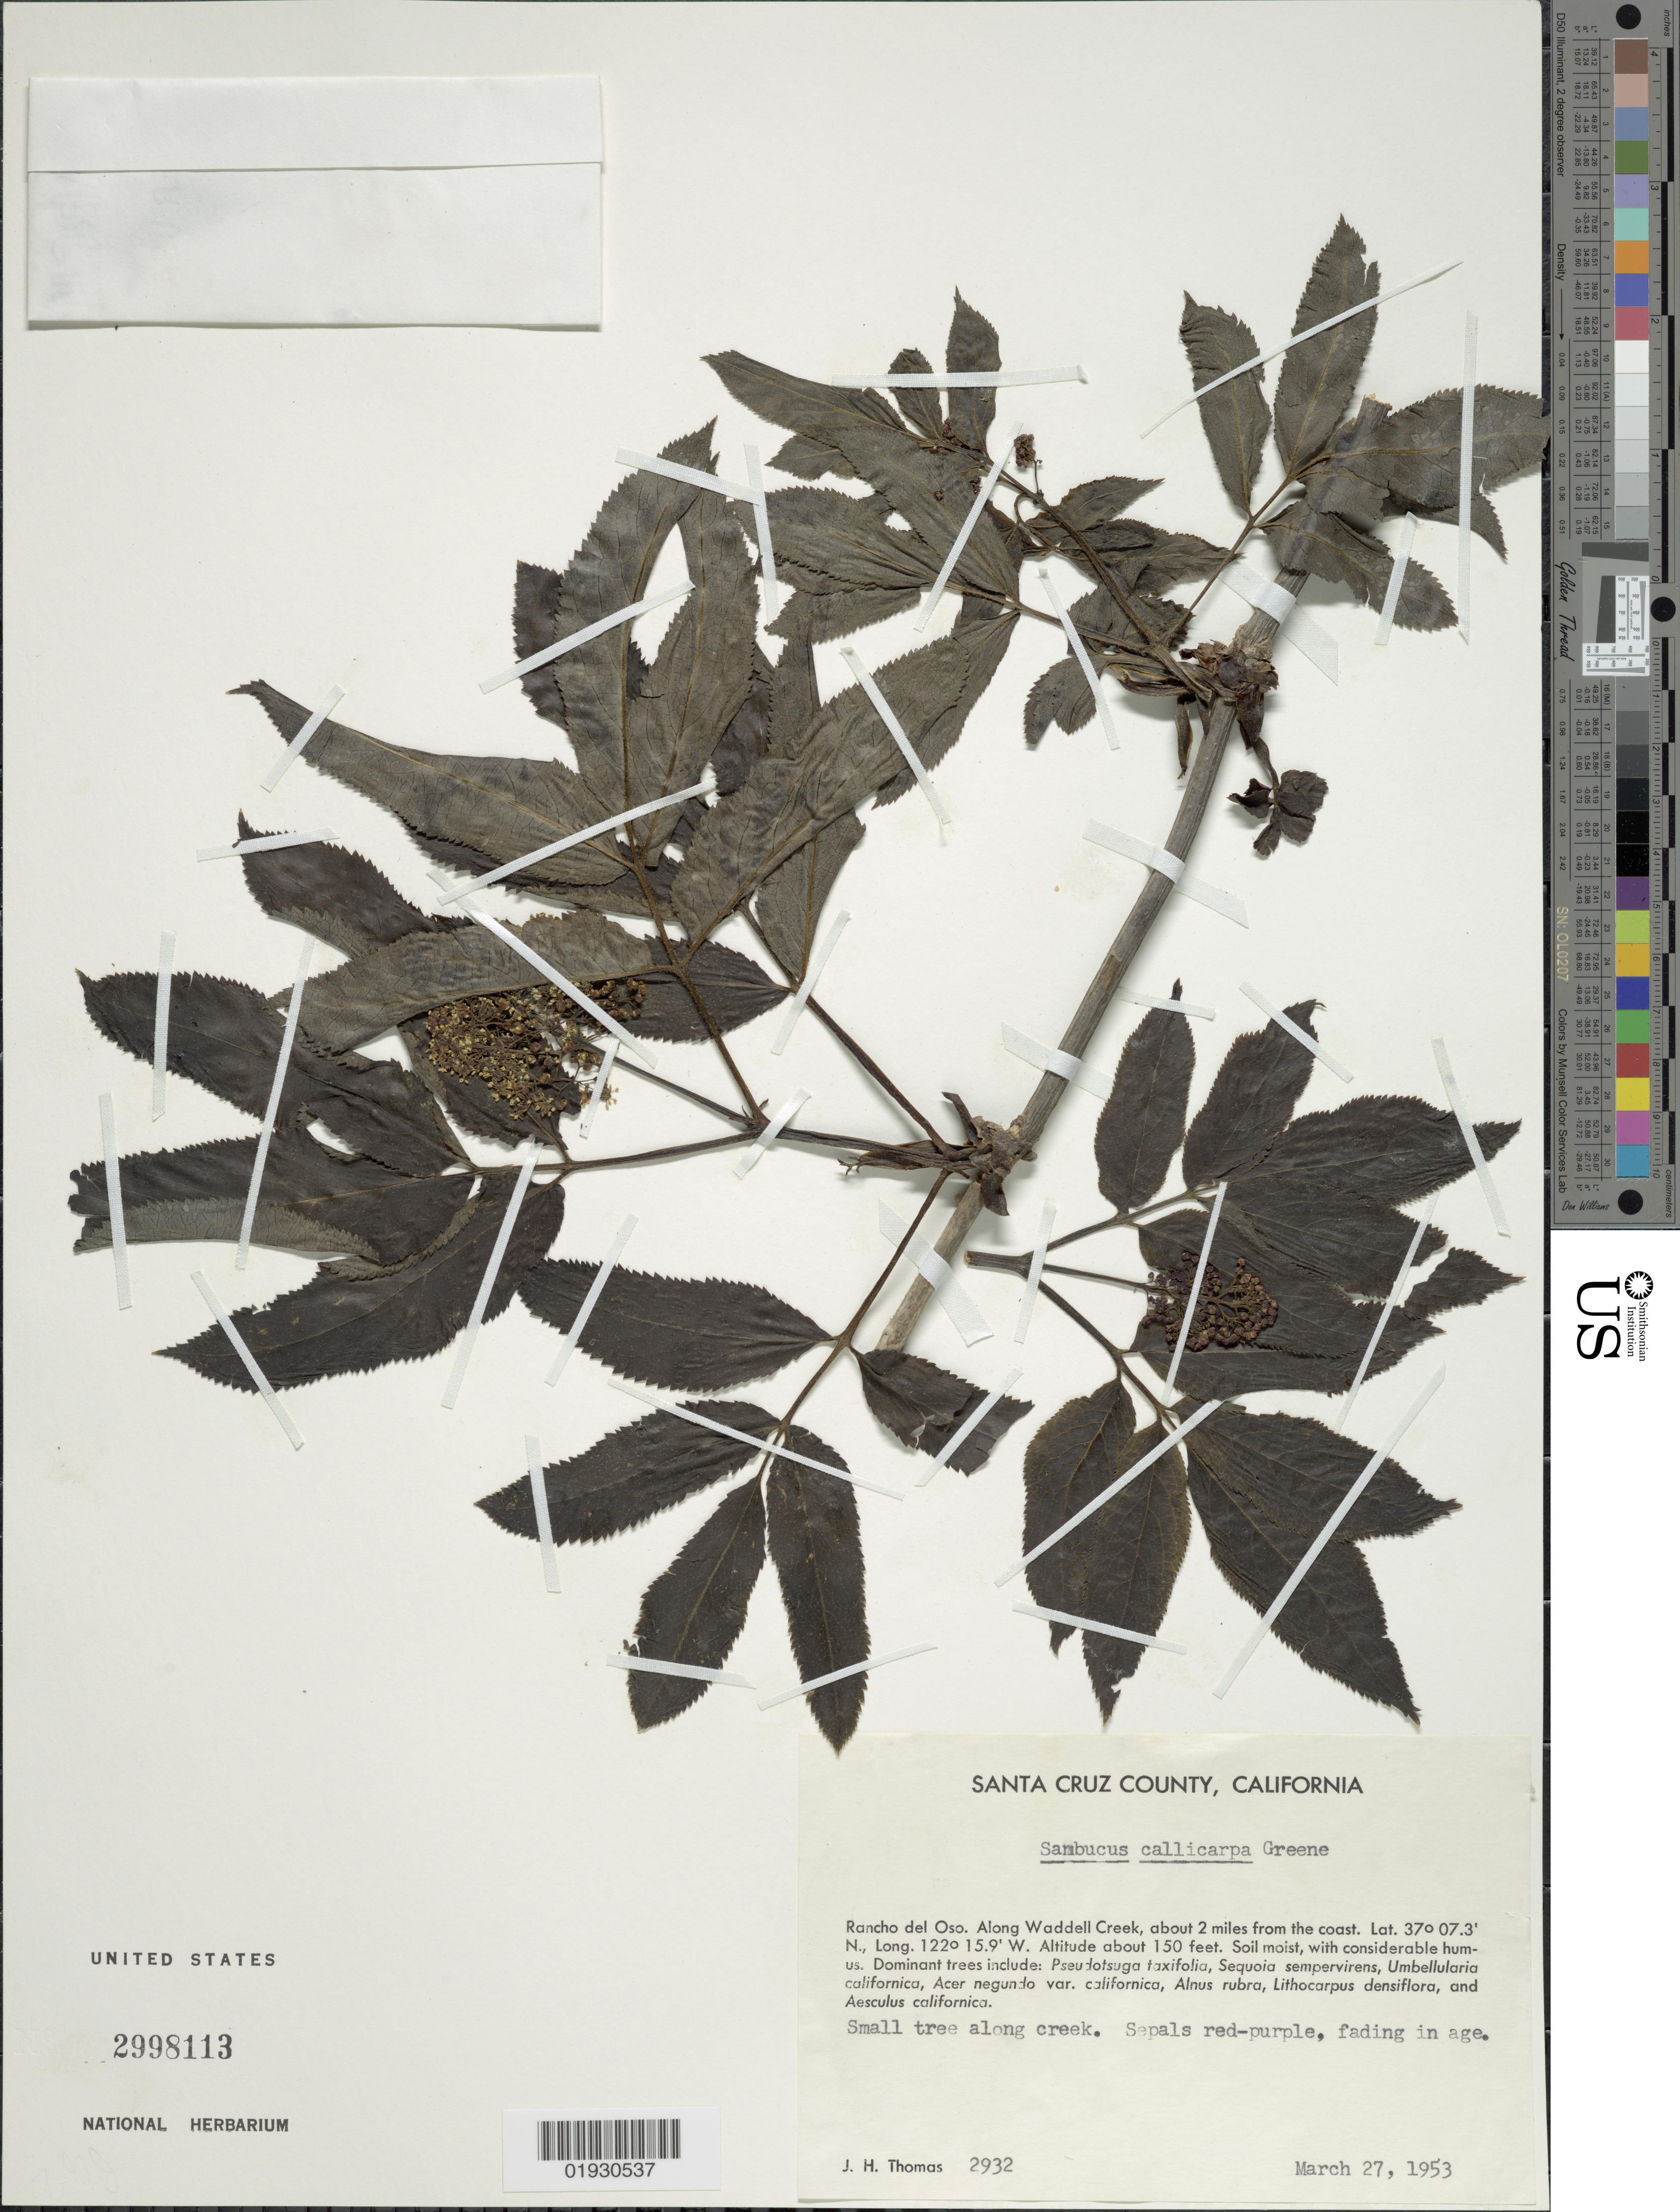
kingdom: Plantae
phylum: Tracheophyta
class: Magnoliopsida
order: Dipsacales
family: Viburnaceae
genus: Sambucus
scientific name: Sambucus callicarpa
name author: Greene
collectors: J. H. Thomas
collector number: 2932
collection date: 1953-03-27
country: United States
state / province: California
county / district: Santa Cruz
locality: Santa Cruz County. Rancho del Oso. Along Waddell Creek, about 2 miles from the coast.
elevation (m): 46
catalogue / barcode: US 2998113